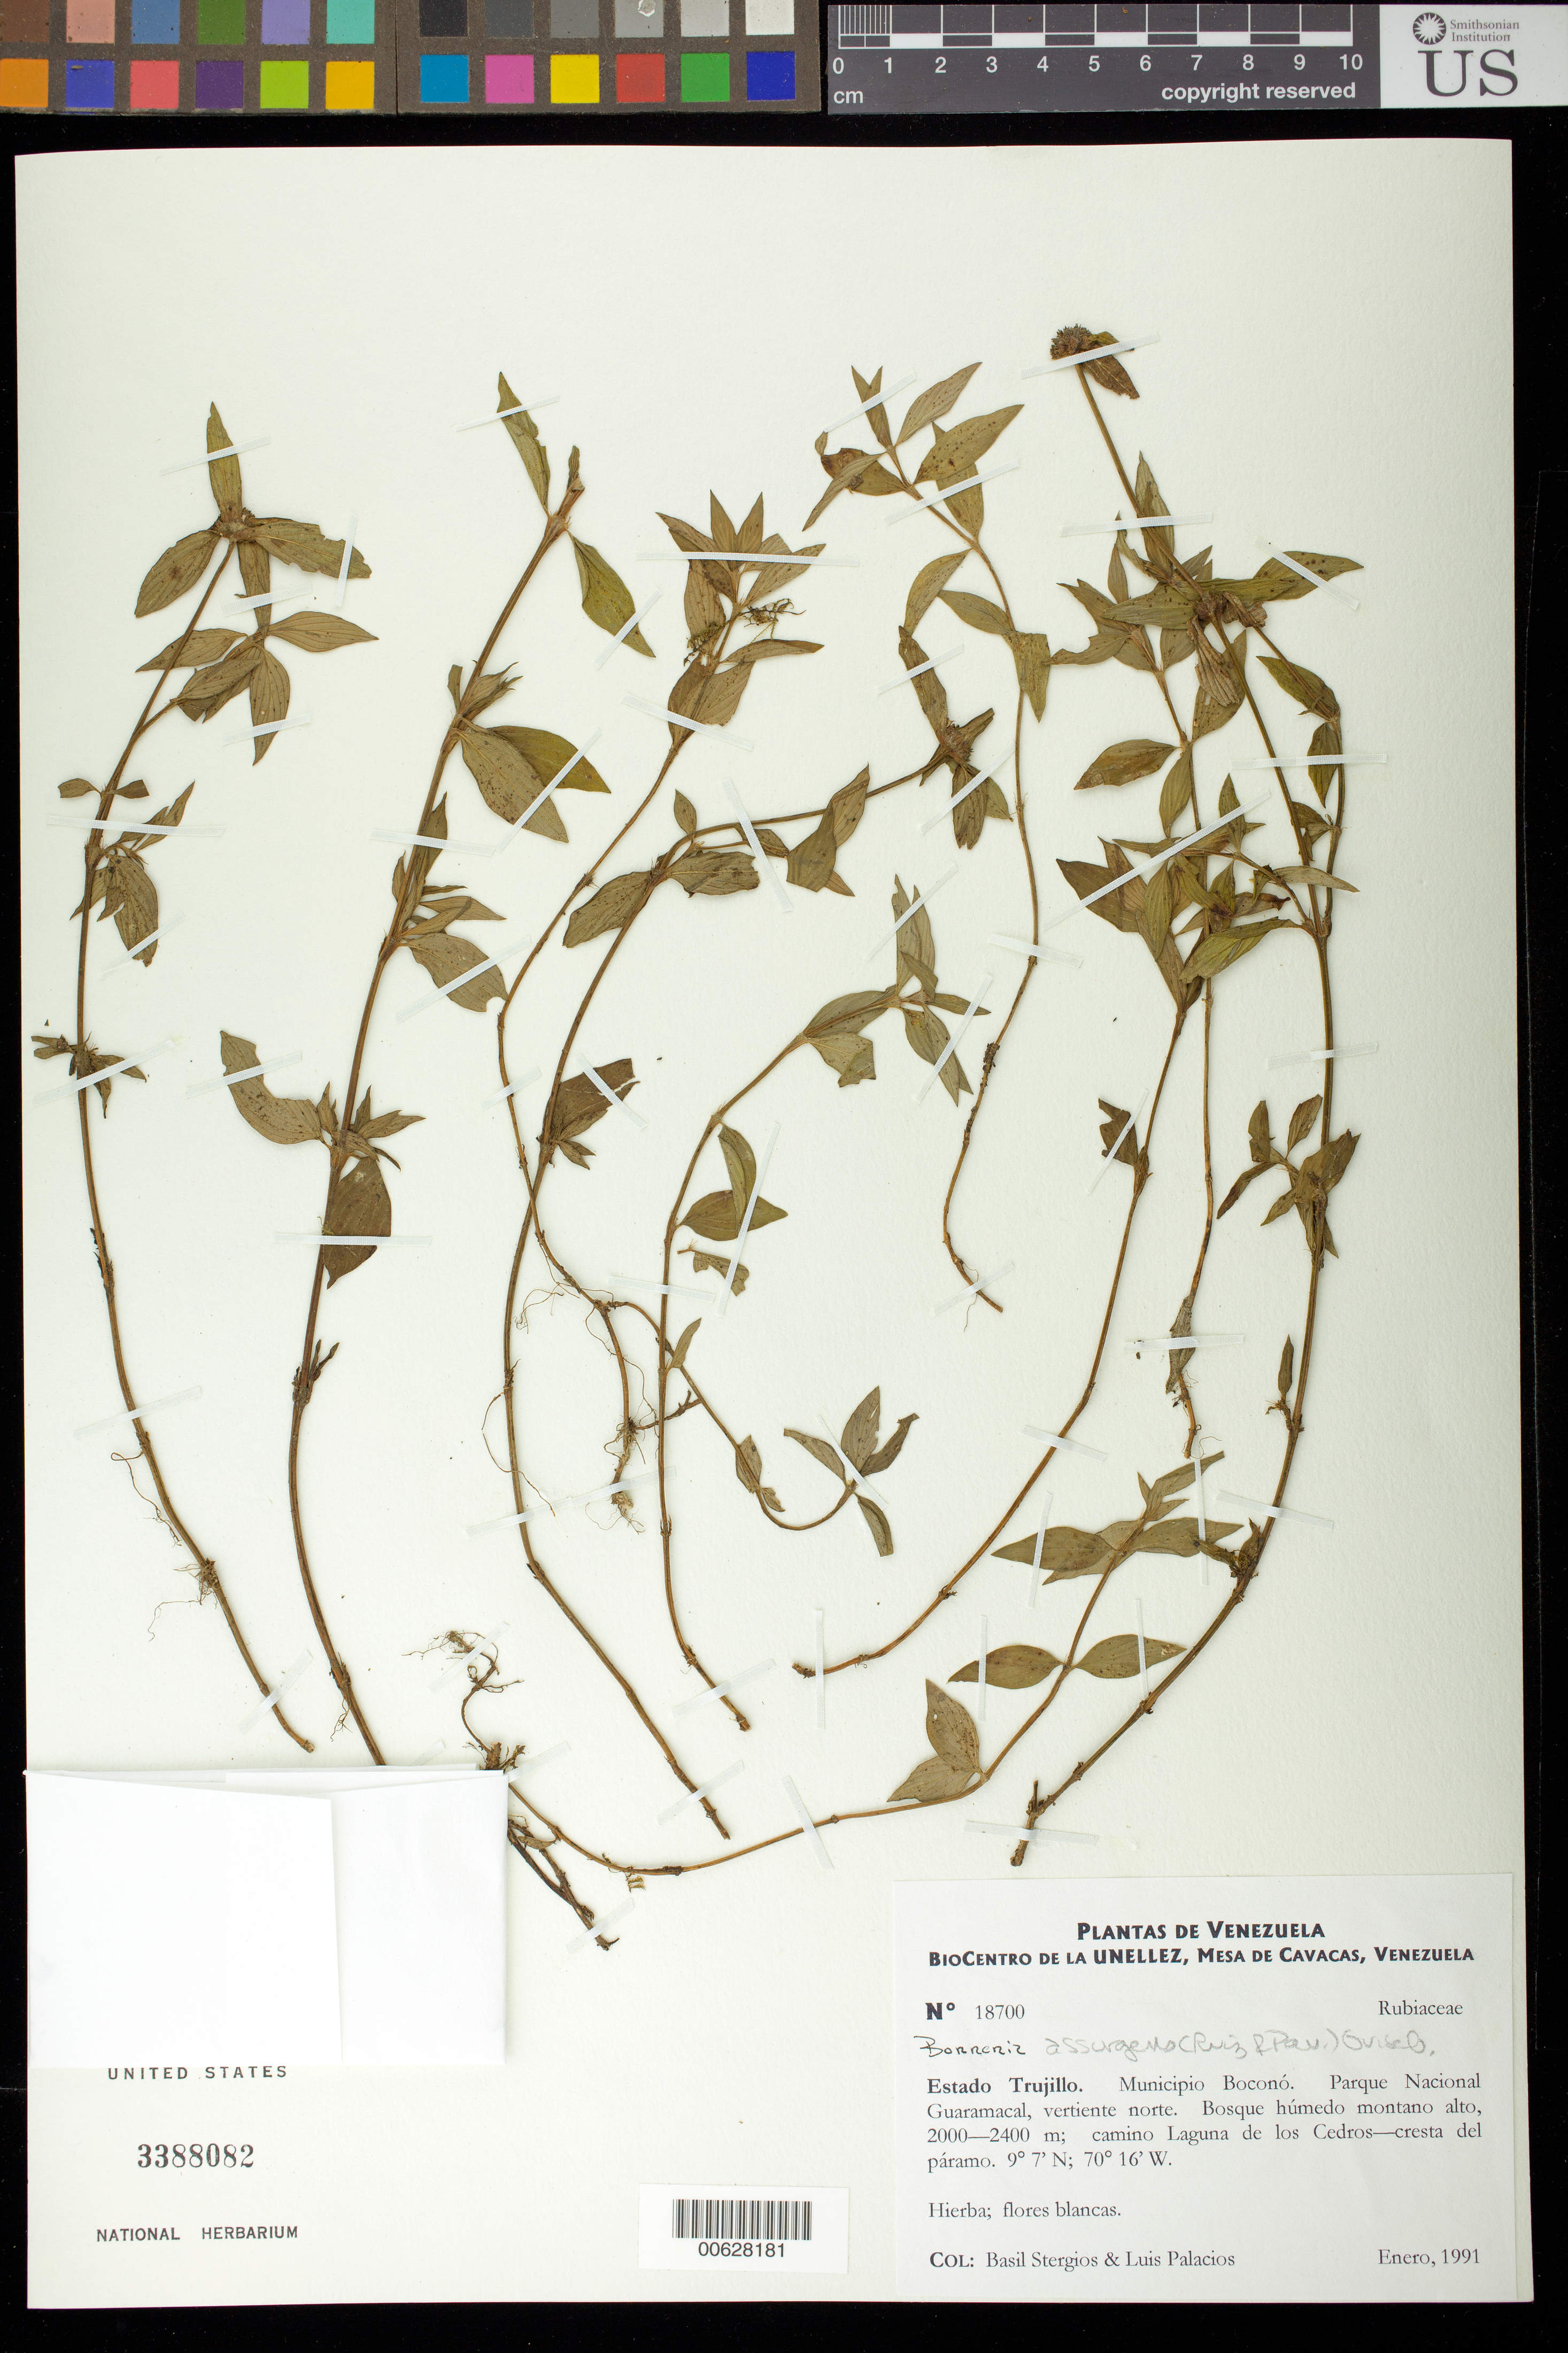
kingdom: Plantae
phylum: Tracheophyta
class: Magnoliopsida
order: Gentianales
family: Rubiaceae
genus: Borreria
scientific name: Borreria assurgens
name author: (Ruiz & Pav.) Griseb.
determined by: Taylor, Charlotte M.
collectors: B. G. Stergios & L. Palacios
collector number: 18700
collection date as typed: Jan 1991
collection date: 1991-01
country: Venezuela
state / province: Trujillo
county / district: Boconó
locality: Parque Nacional Guaramacal, vertiente N, camino laguna de los Cedros-cresta del páramo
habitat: Bosque húmedo montano alto.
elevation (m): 2000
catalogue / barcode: US 3388082